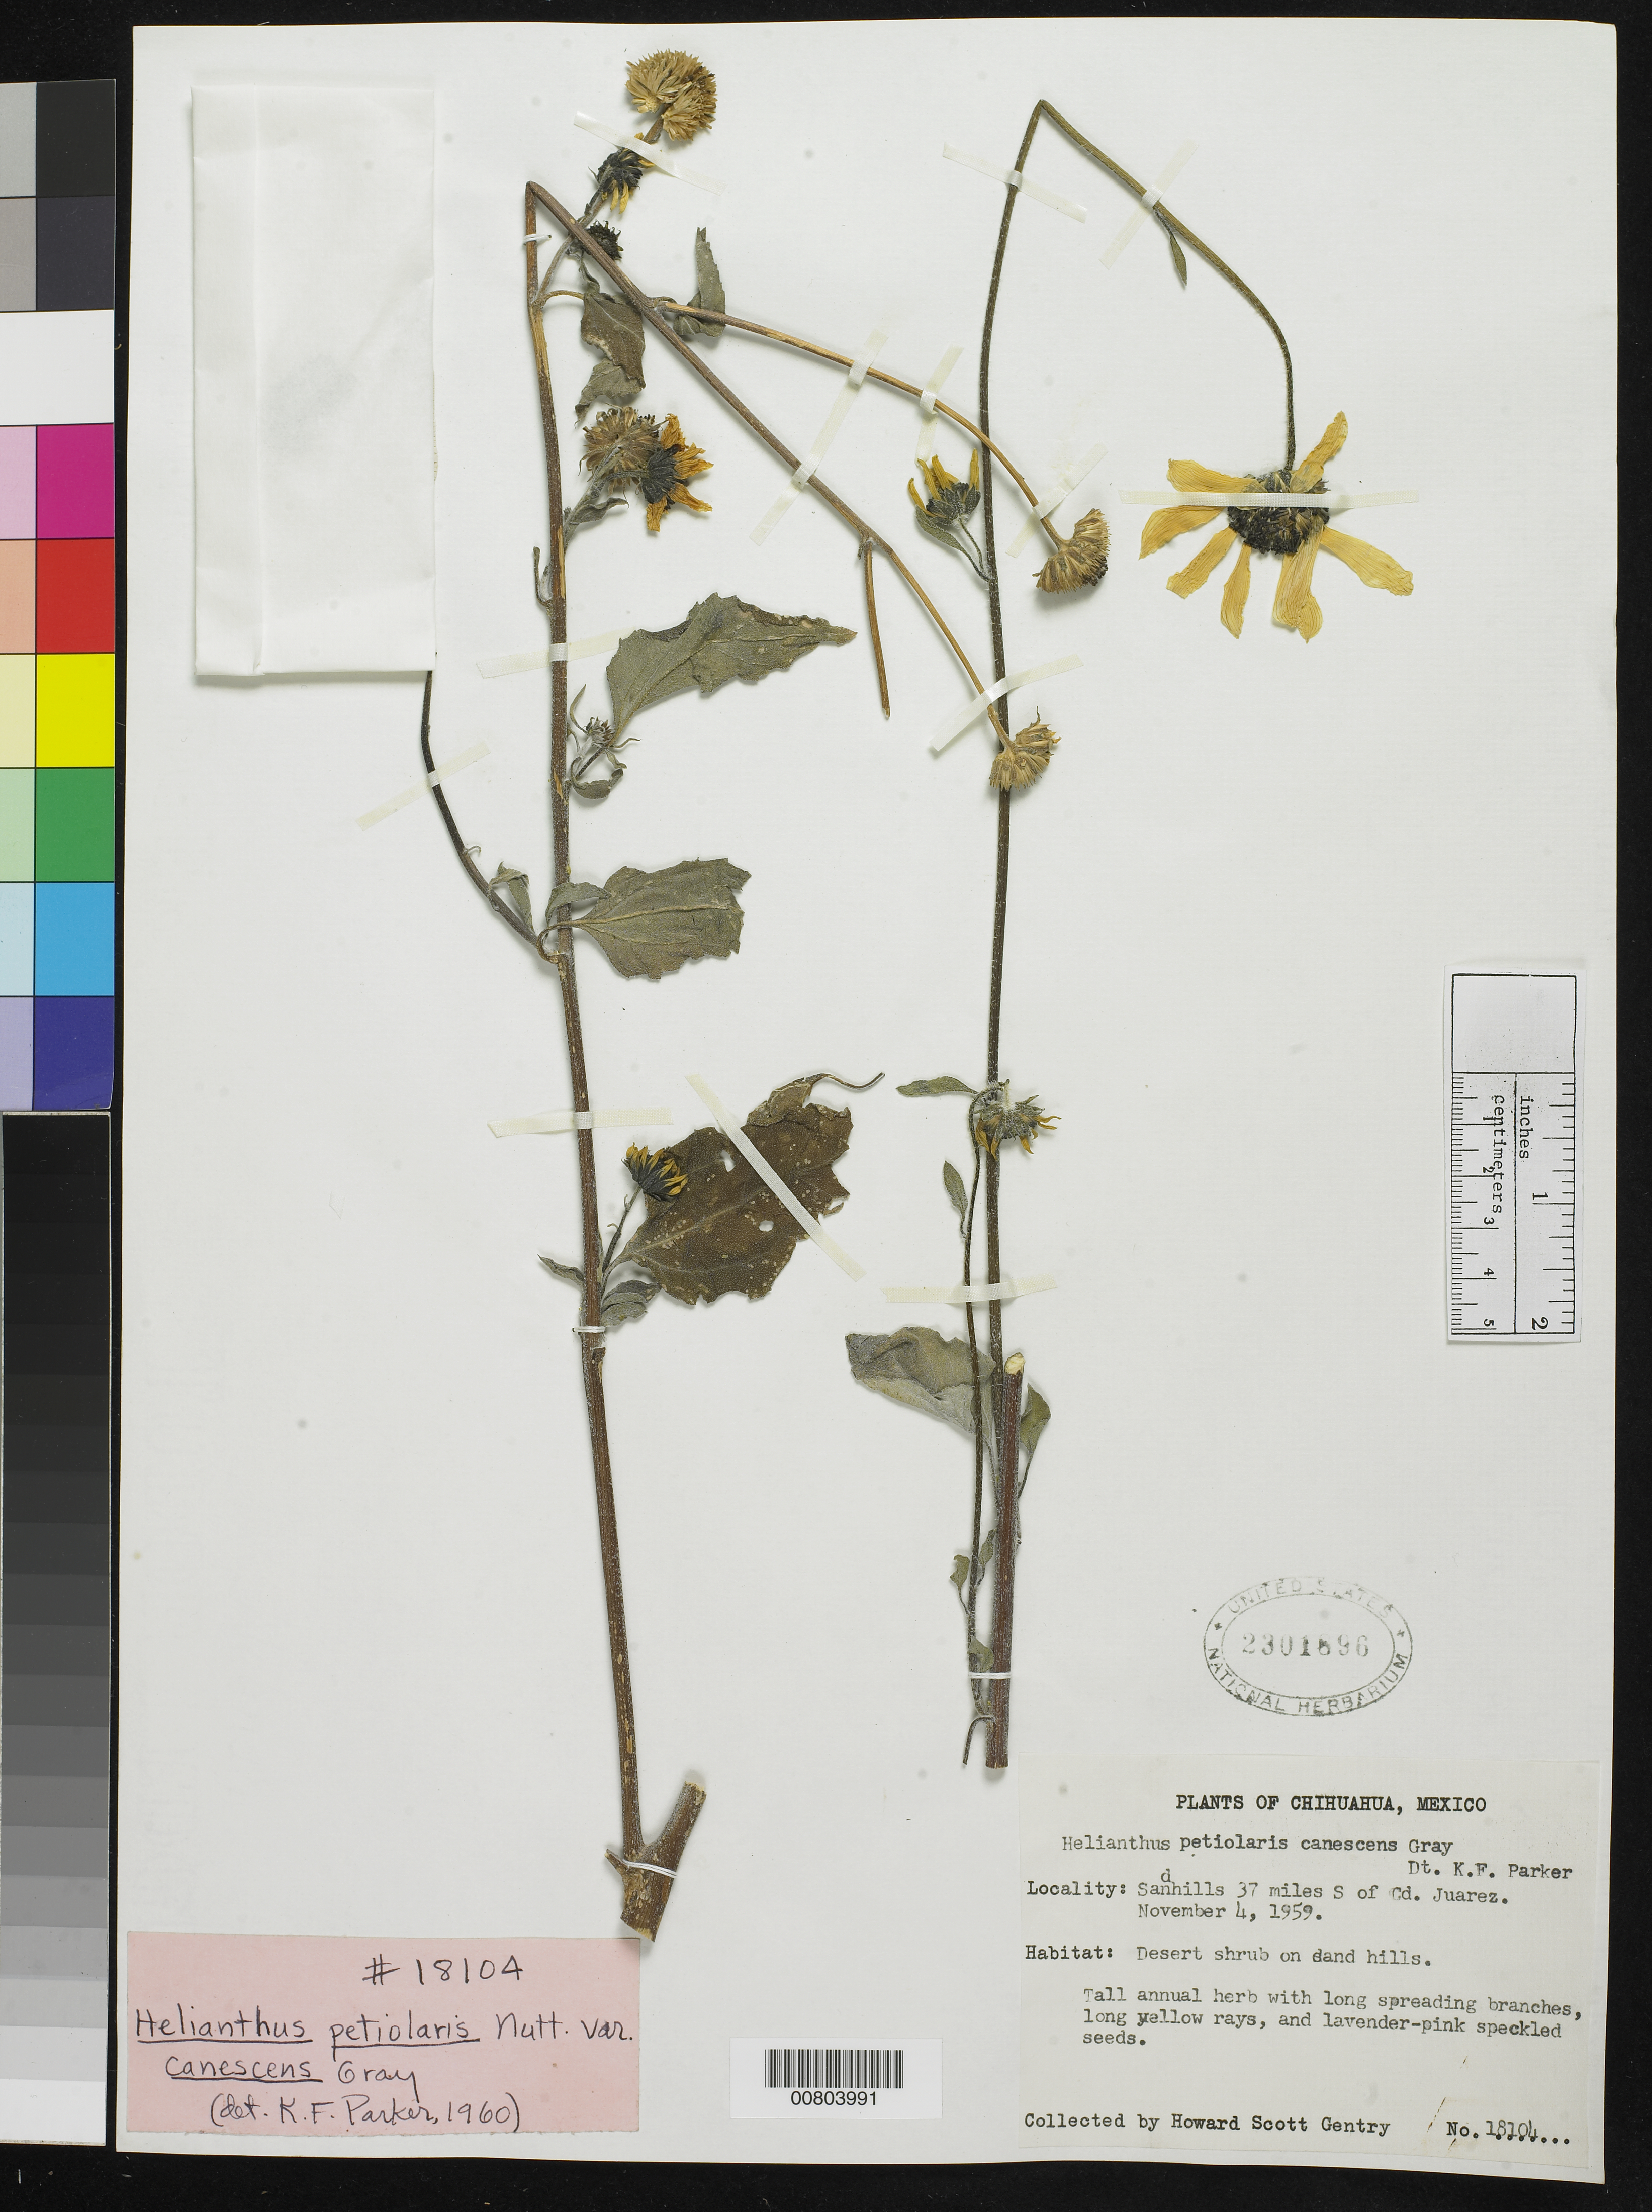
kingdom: Plantae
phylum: Tracheophyta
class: Magnoliopsida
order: Asterales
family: Asteraceae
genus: Helianthus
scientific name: Helianthus petiolaris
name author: Nutt.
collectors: H. S. Gentry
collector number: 18104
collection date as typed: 04 Nov 1959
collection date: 1959-11-04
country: Mexico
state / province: Chihuahua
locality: Sand hills 37 miles S of Cd. Juárez.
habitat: Desert shrub on sand hills.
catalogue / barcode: US 2301896